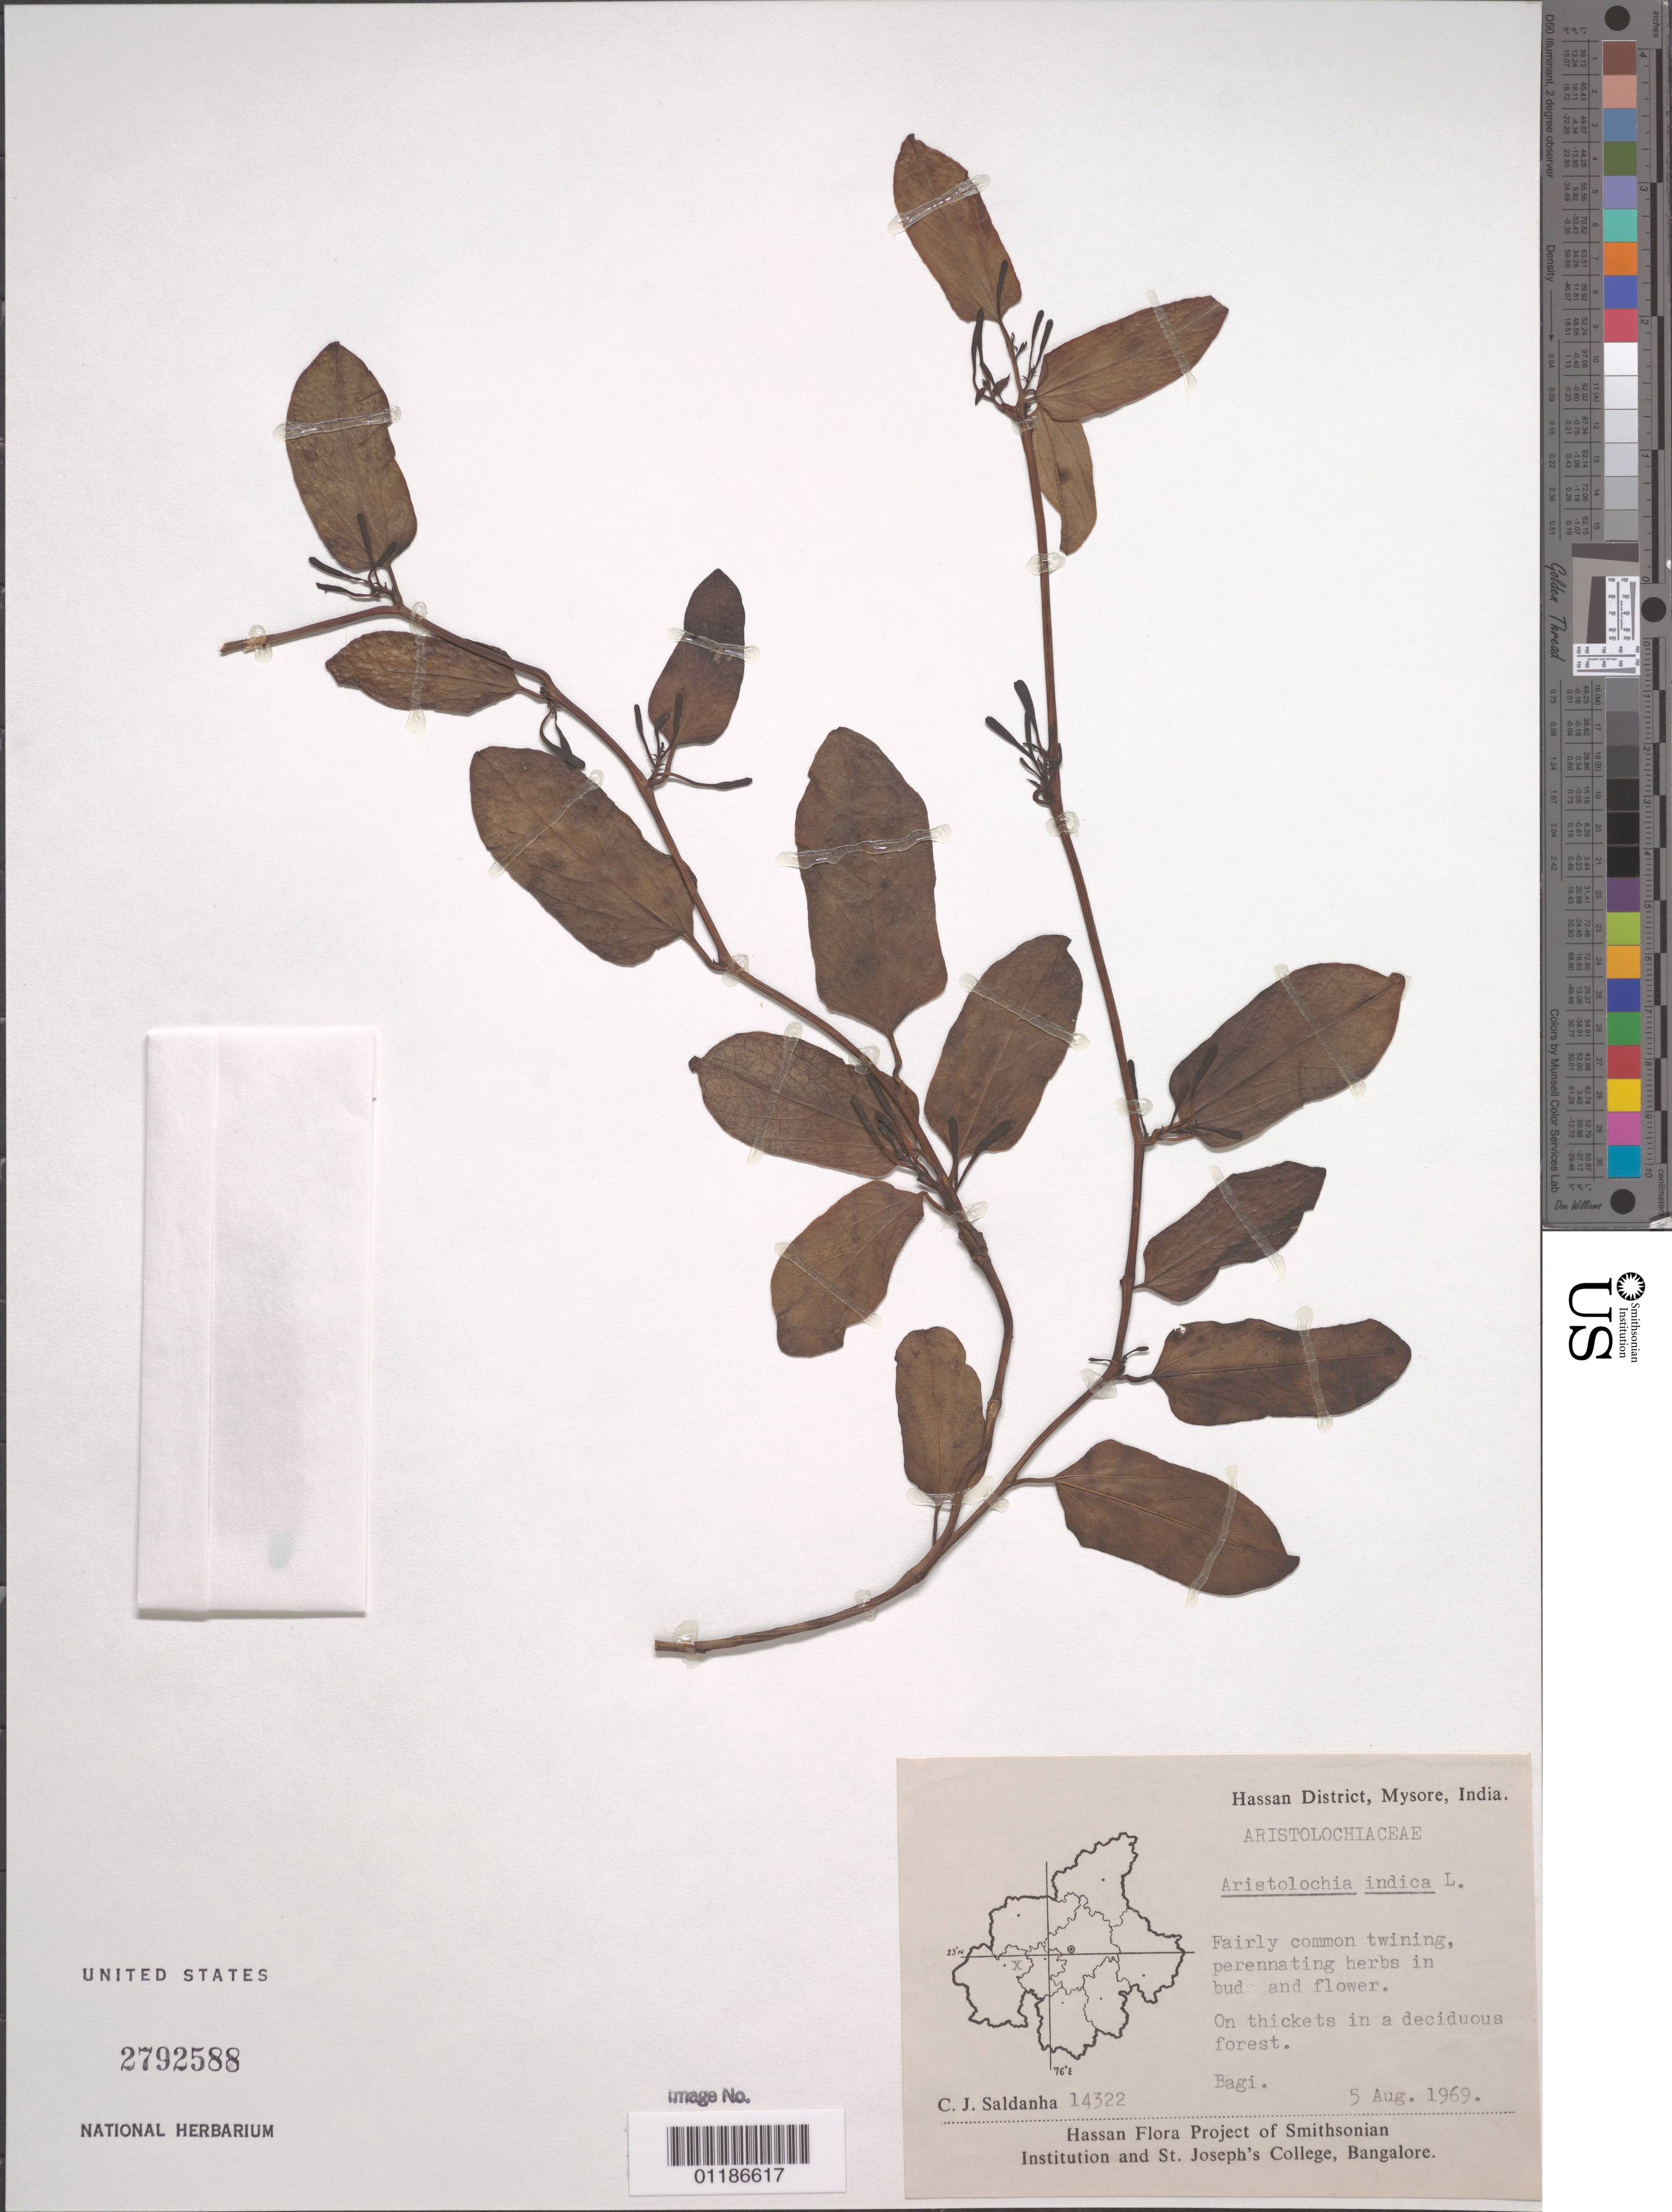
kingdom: Plantae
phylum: Tracheophyta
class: Magnoliopsida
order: Piperales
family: Aristolochiaceae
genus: Aristolochia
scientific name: Aristolochia indica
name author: L.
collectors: C. J. Saldanha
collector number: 14322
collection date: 1969-08-05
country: India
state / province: Karnataka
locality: Hassan District: Mysore, Pagi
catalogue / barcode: US 2792588